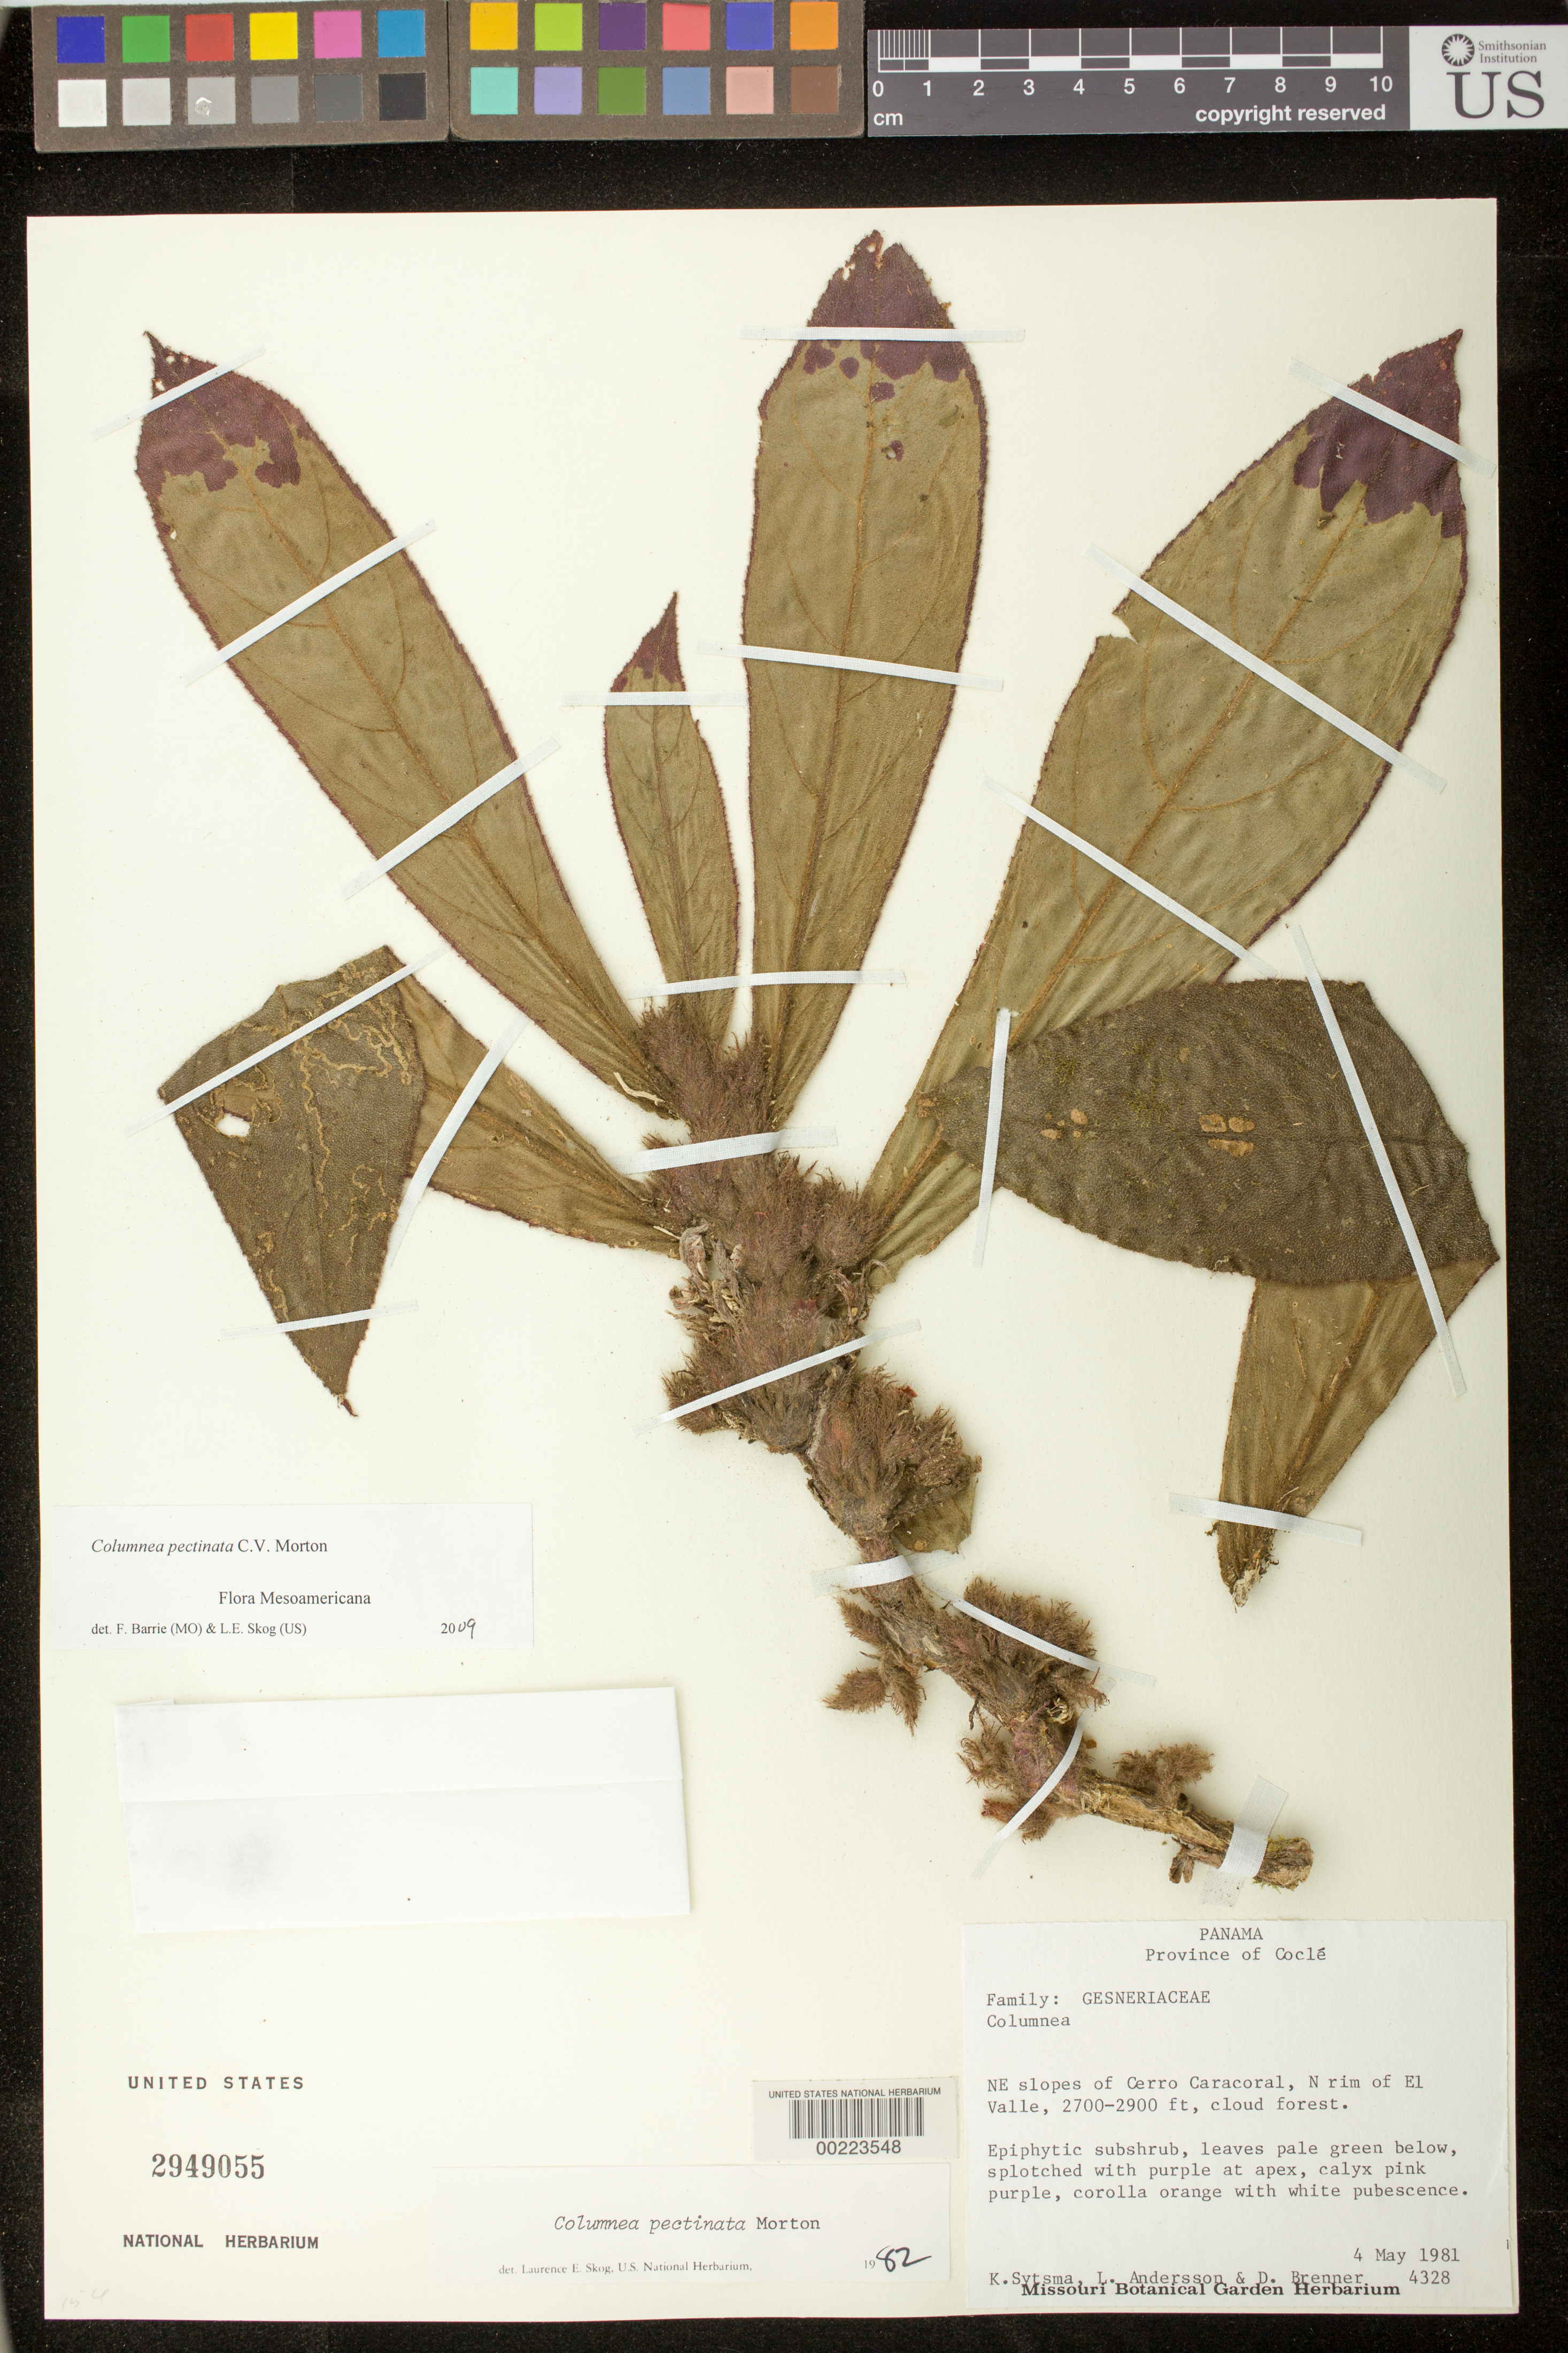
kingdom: Plantae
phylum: Tracheophyta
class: Magnoliopsida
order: Lamiales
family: Gesneriaceae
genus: Columnea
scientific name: Columnea pectinata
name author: C.V. Morton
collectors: K. J. Sytsma, L. Andersson & R. Dressler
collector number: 4328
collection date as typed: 04 May 1981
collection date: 1981-05-04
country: Panama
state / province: Coclé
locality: NE slopes of Cerro Caracoral, N rim of El Valle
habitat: Cloud forest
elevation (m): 823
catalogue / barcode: US 2949055